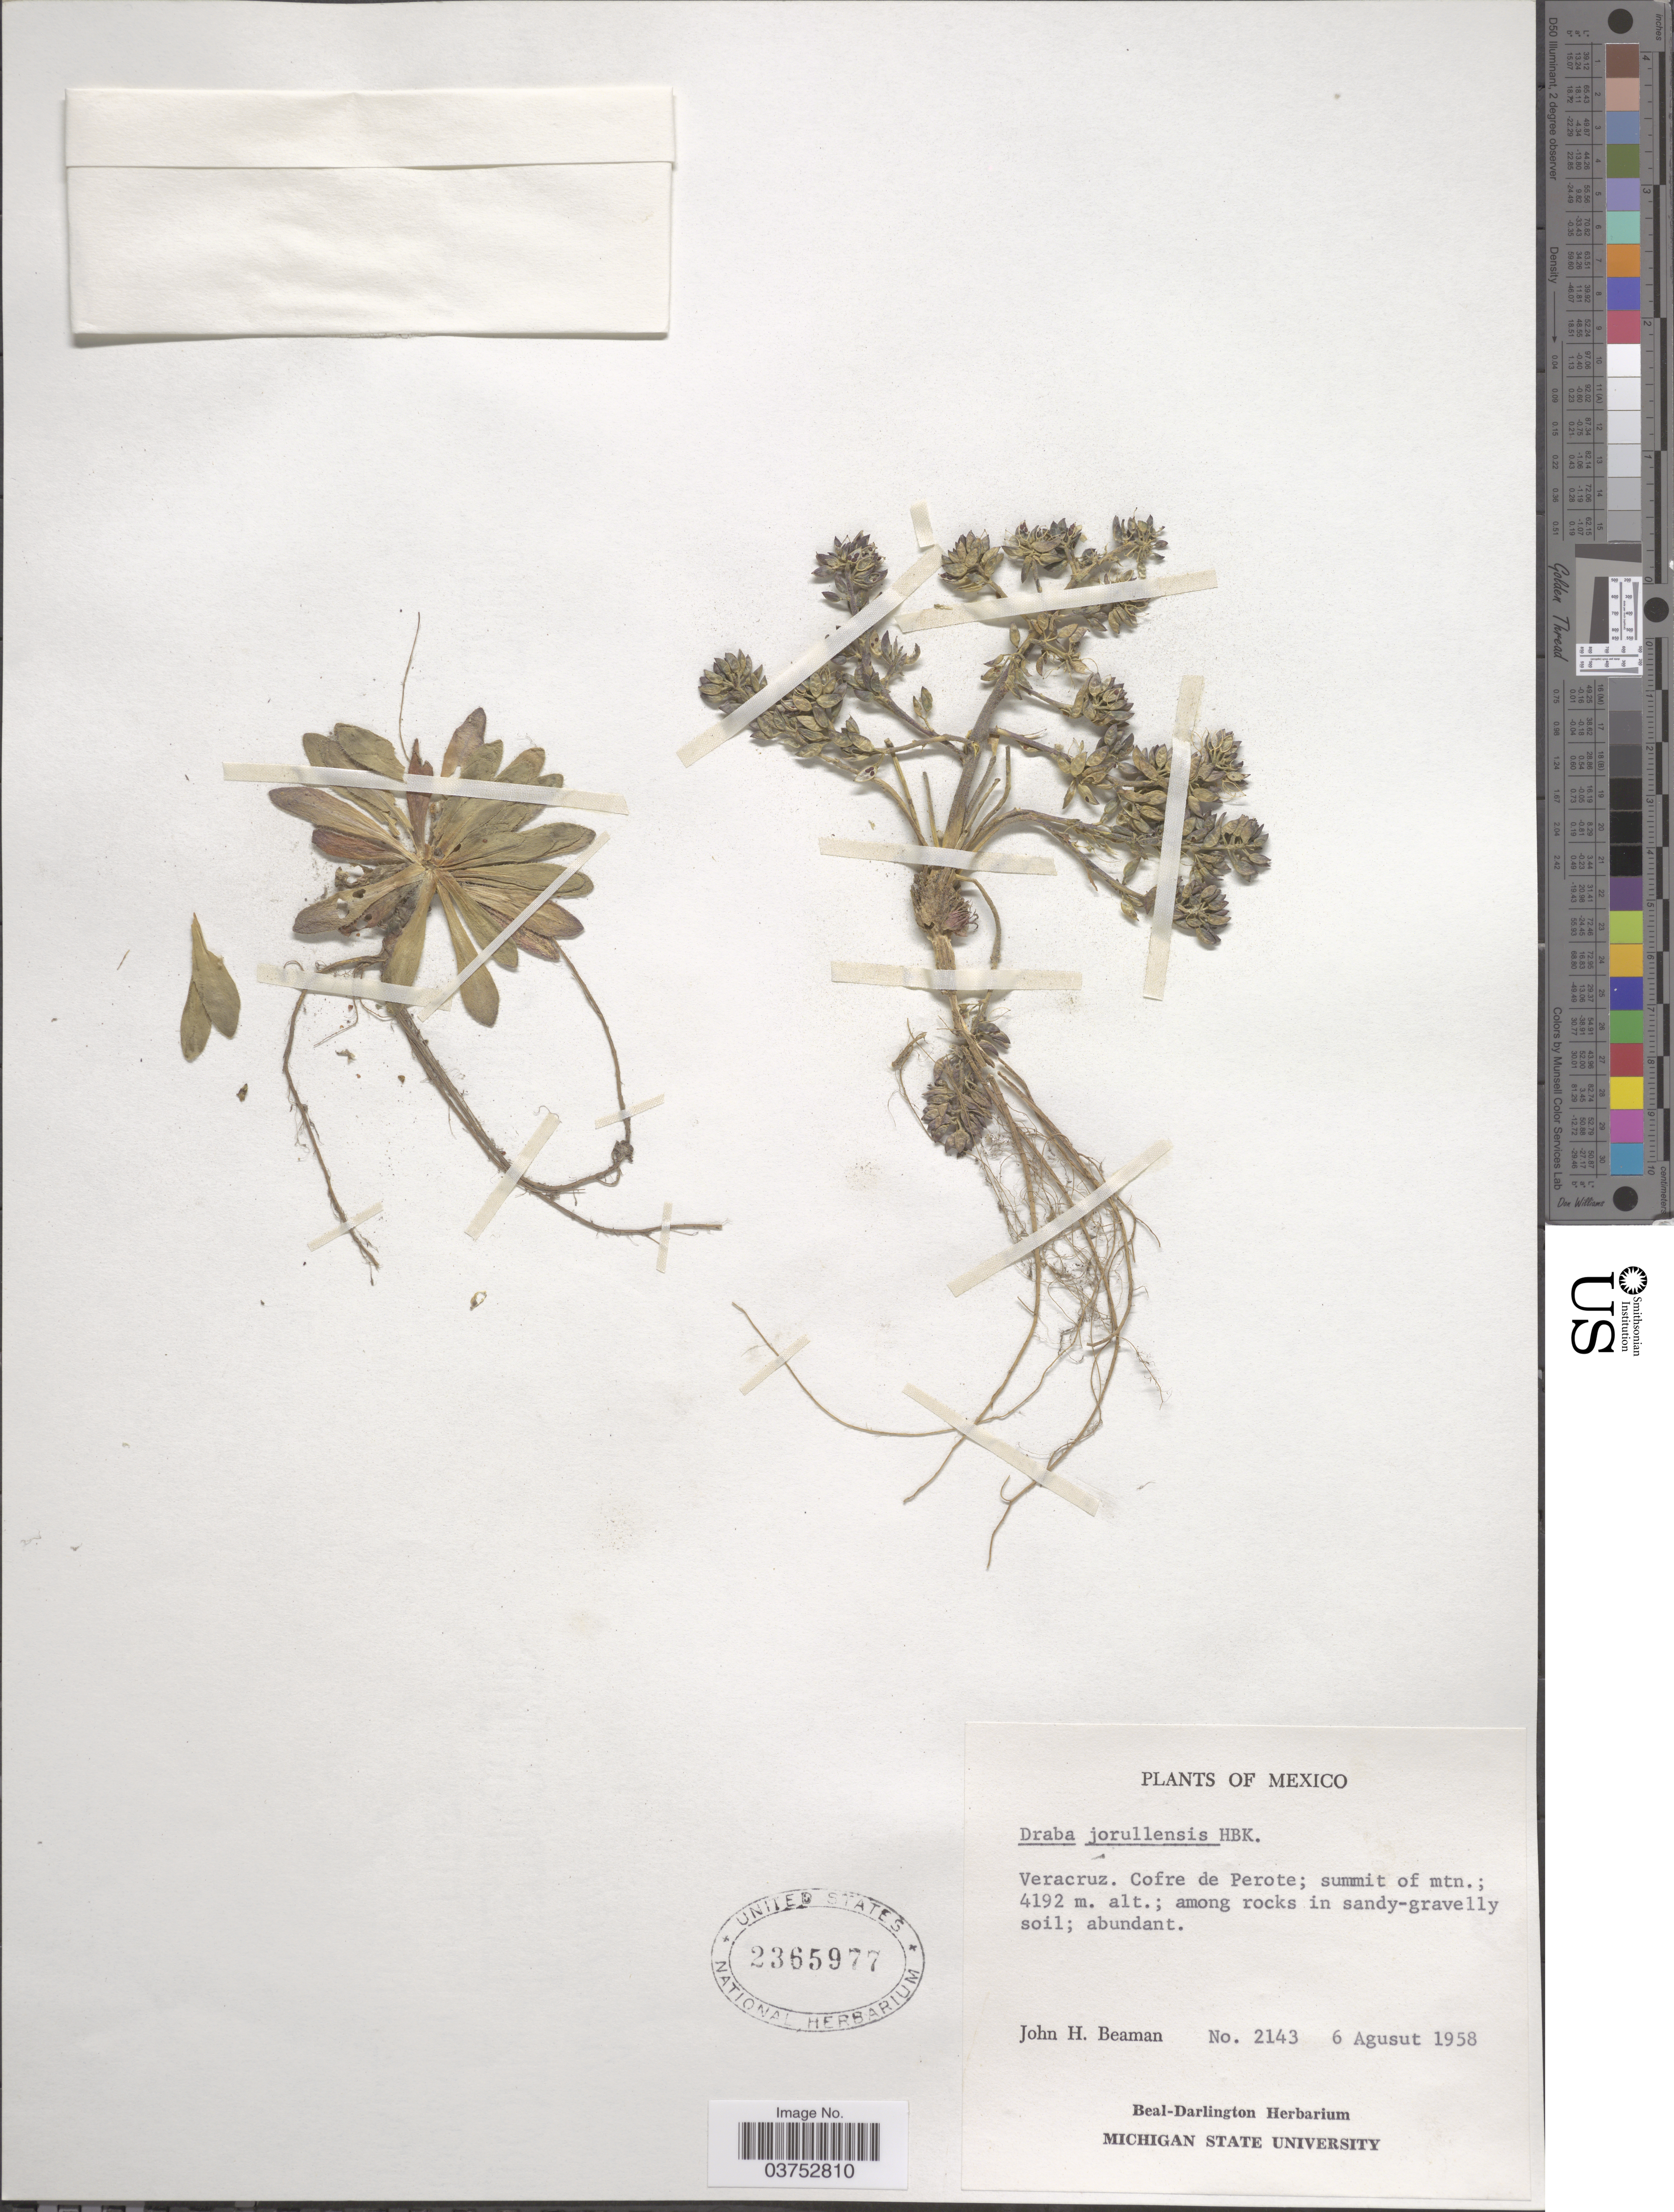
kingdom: Plantae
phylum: Tracheophyta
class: Magnoliopsida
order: Brassicales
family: Brassicaceae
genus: Draba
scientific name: Draba jorullensis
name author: Kunth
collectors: J. H. Beaman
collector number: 2143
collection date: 1958-08-06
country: Mexico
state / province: Veracruz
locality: Veracruz. Cofre de Perote; summit of mtn.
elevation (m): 4192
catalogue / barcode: US 2365977